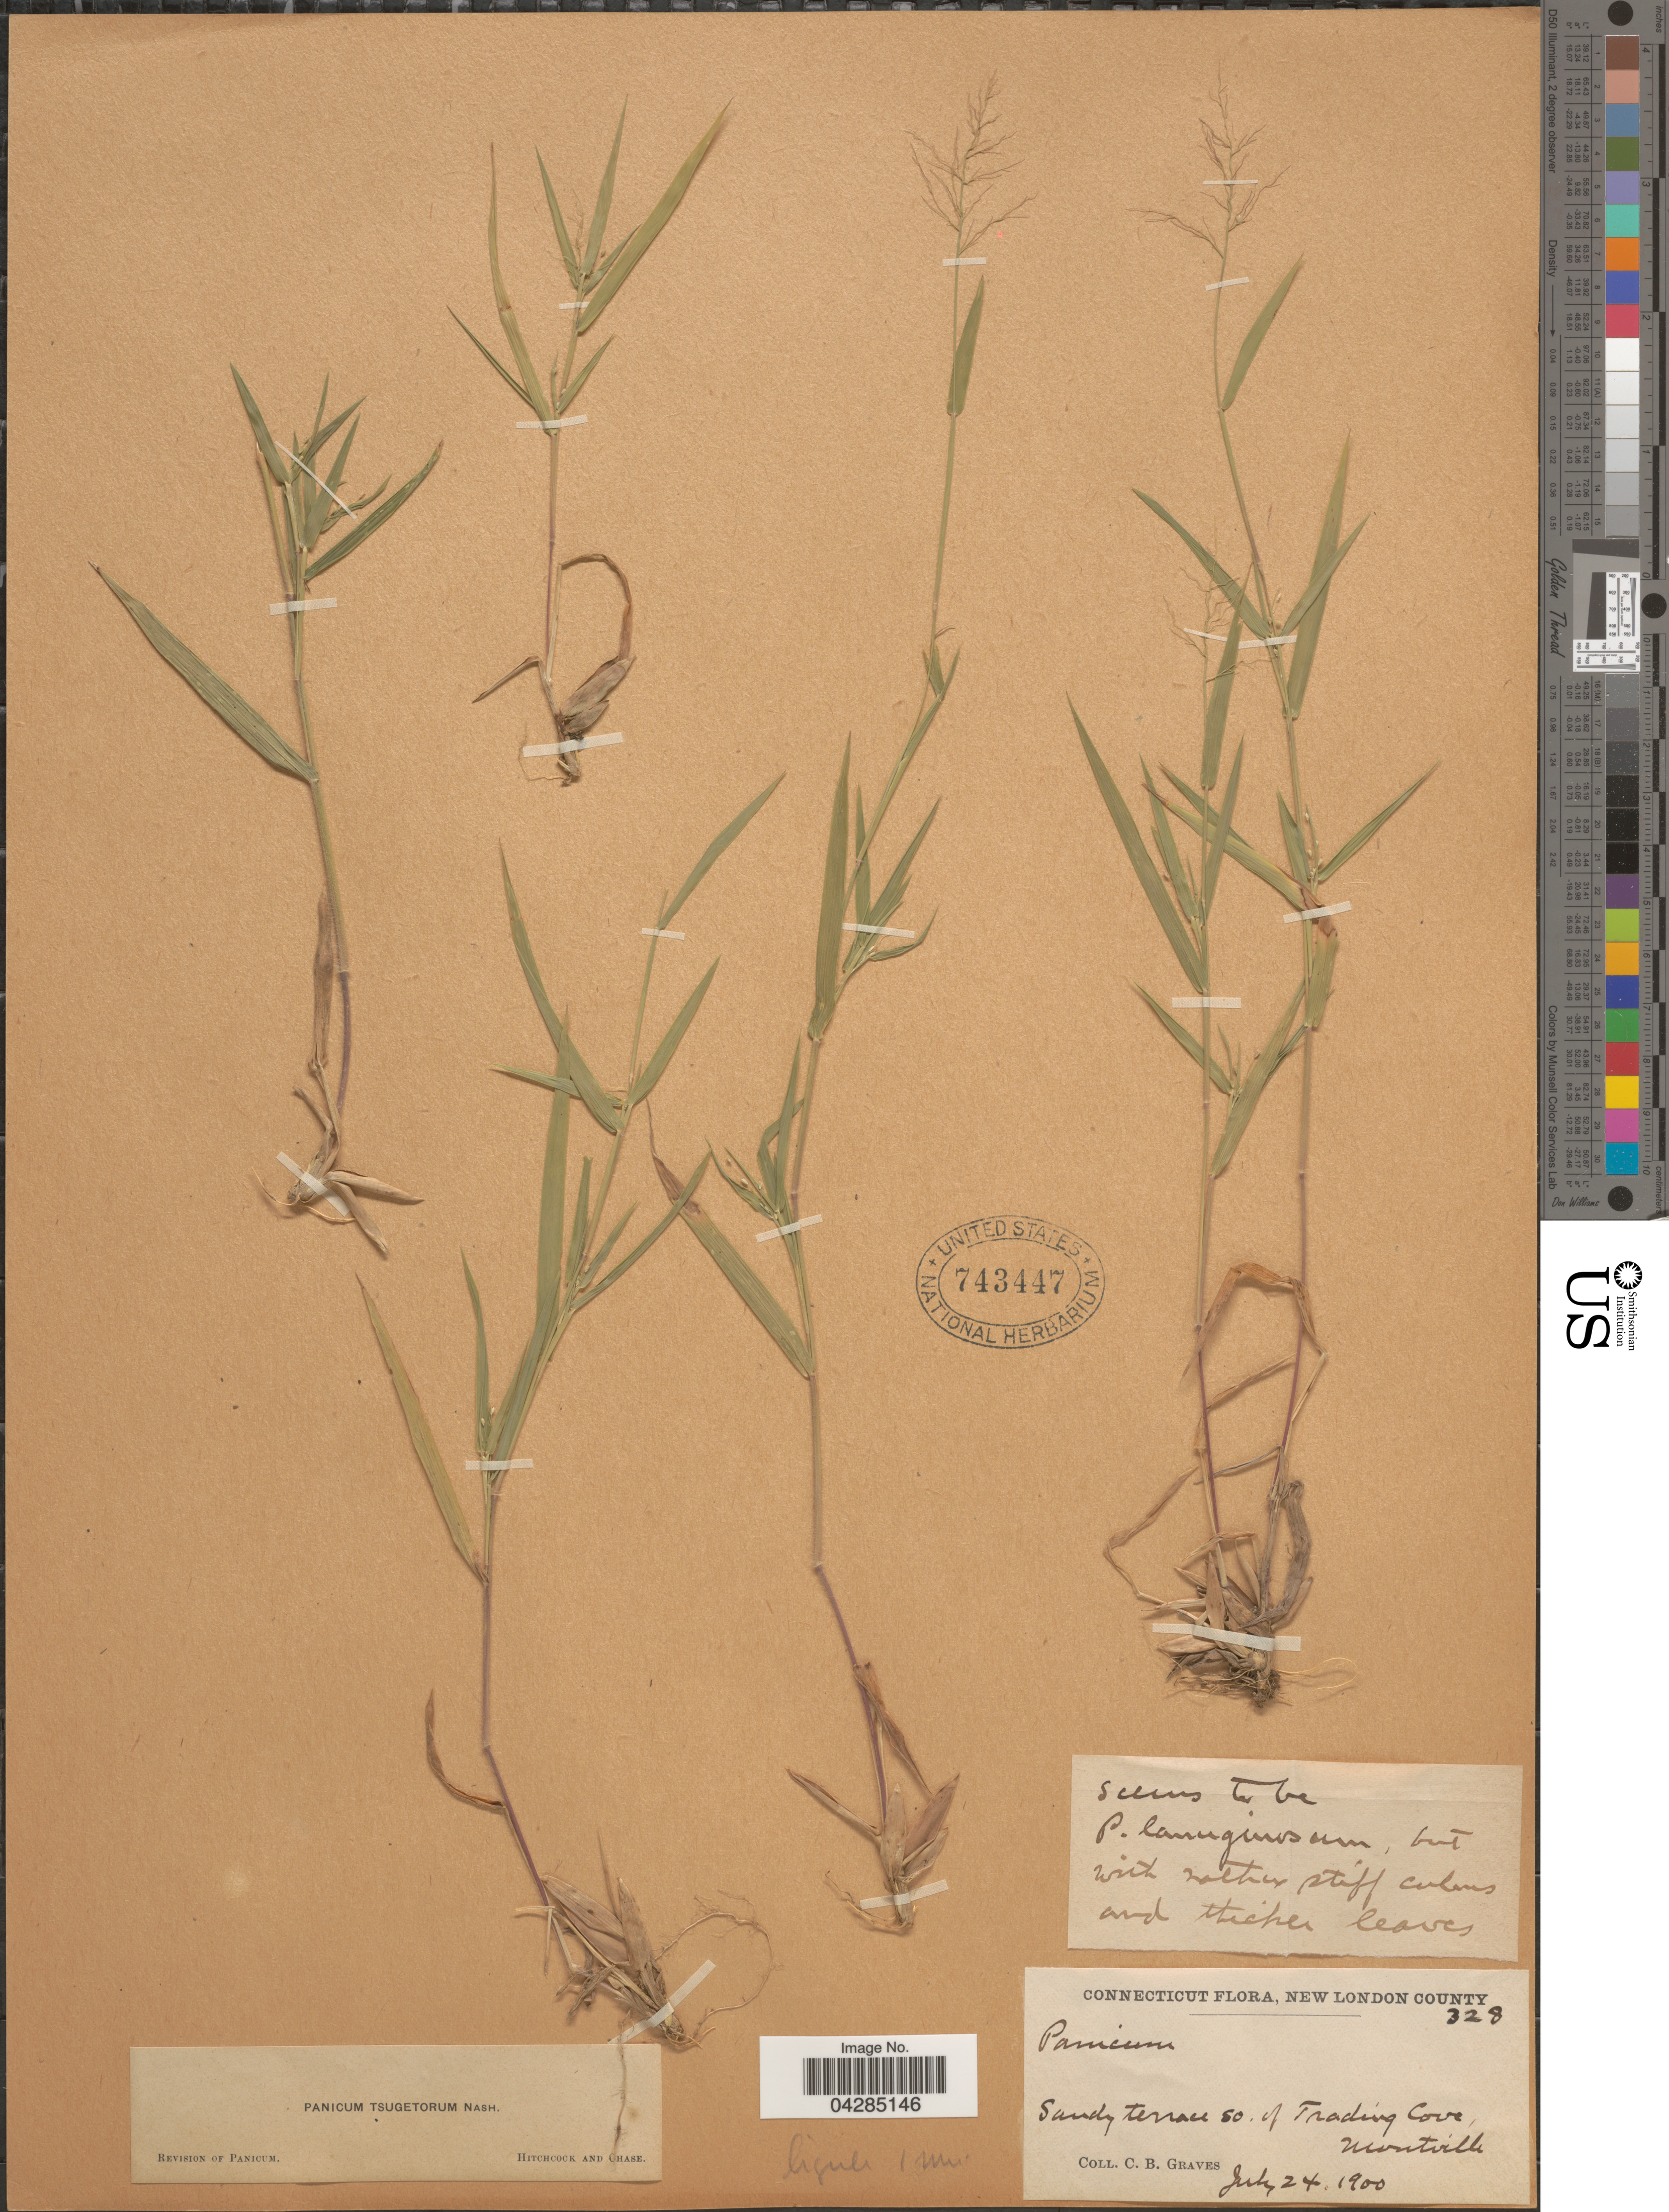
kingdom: Plantae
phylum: Tracheophyta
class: Liliopsida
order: Poales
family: Poaceae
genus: Dichanthelium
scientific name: Dichanthelium portoricense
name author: (Desv. ex Ham.) B.F. Hansen & Wunderlin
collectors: C. Graves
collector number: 328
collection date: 1900-07-24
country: United States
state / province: Connecticut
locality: New London County. Sandy terraces so. of Trading Cove, Montville.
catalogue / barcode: US 743447